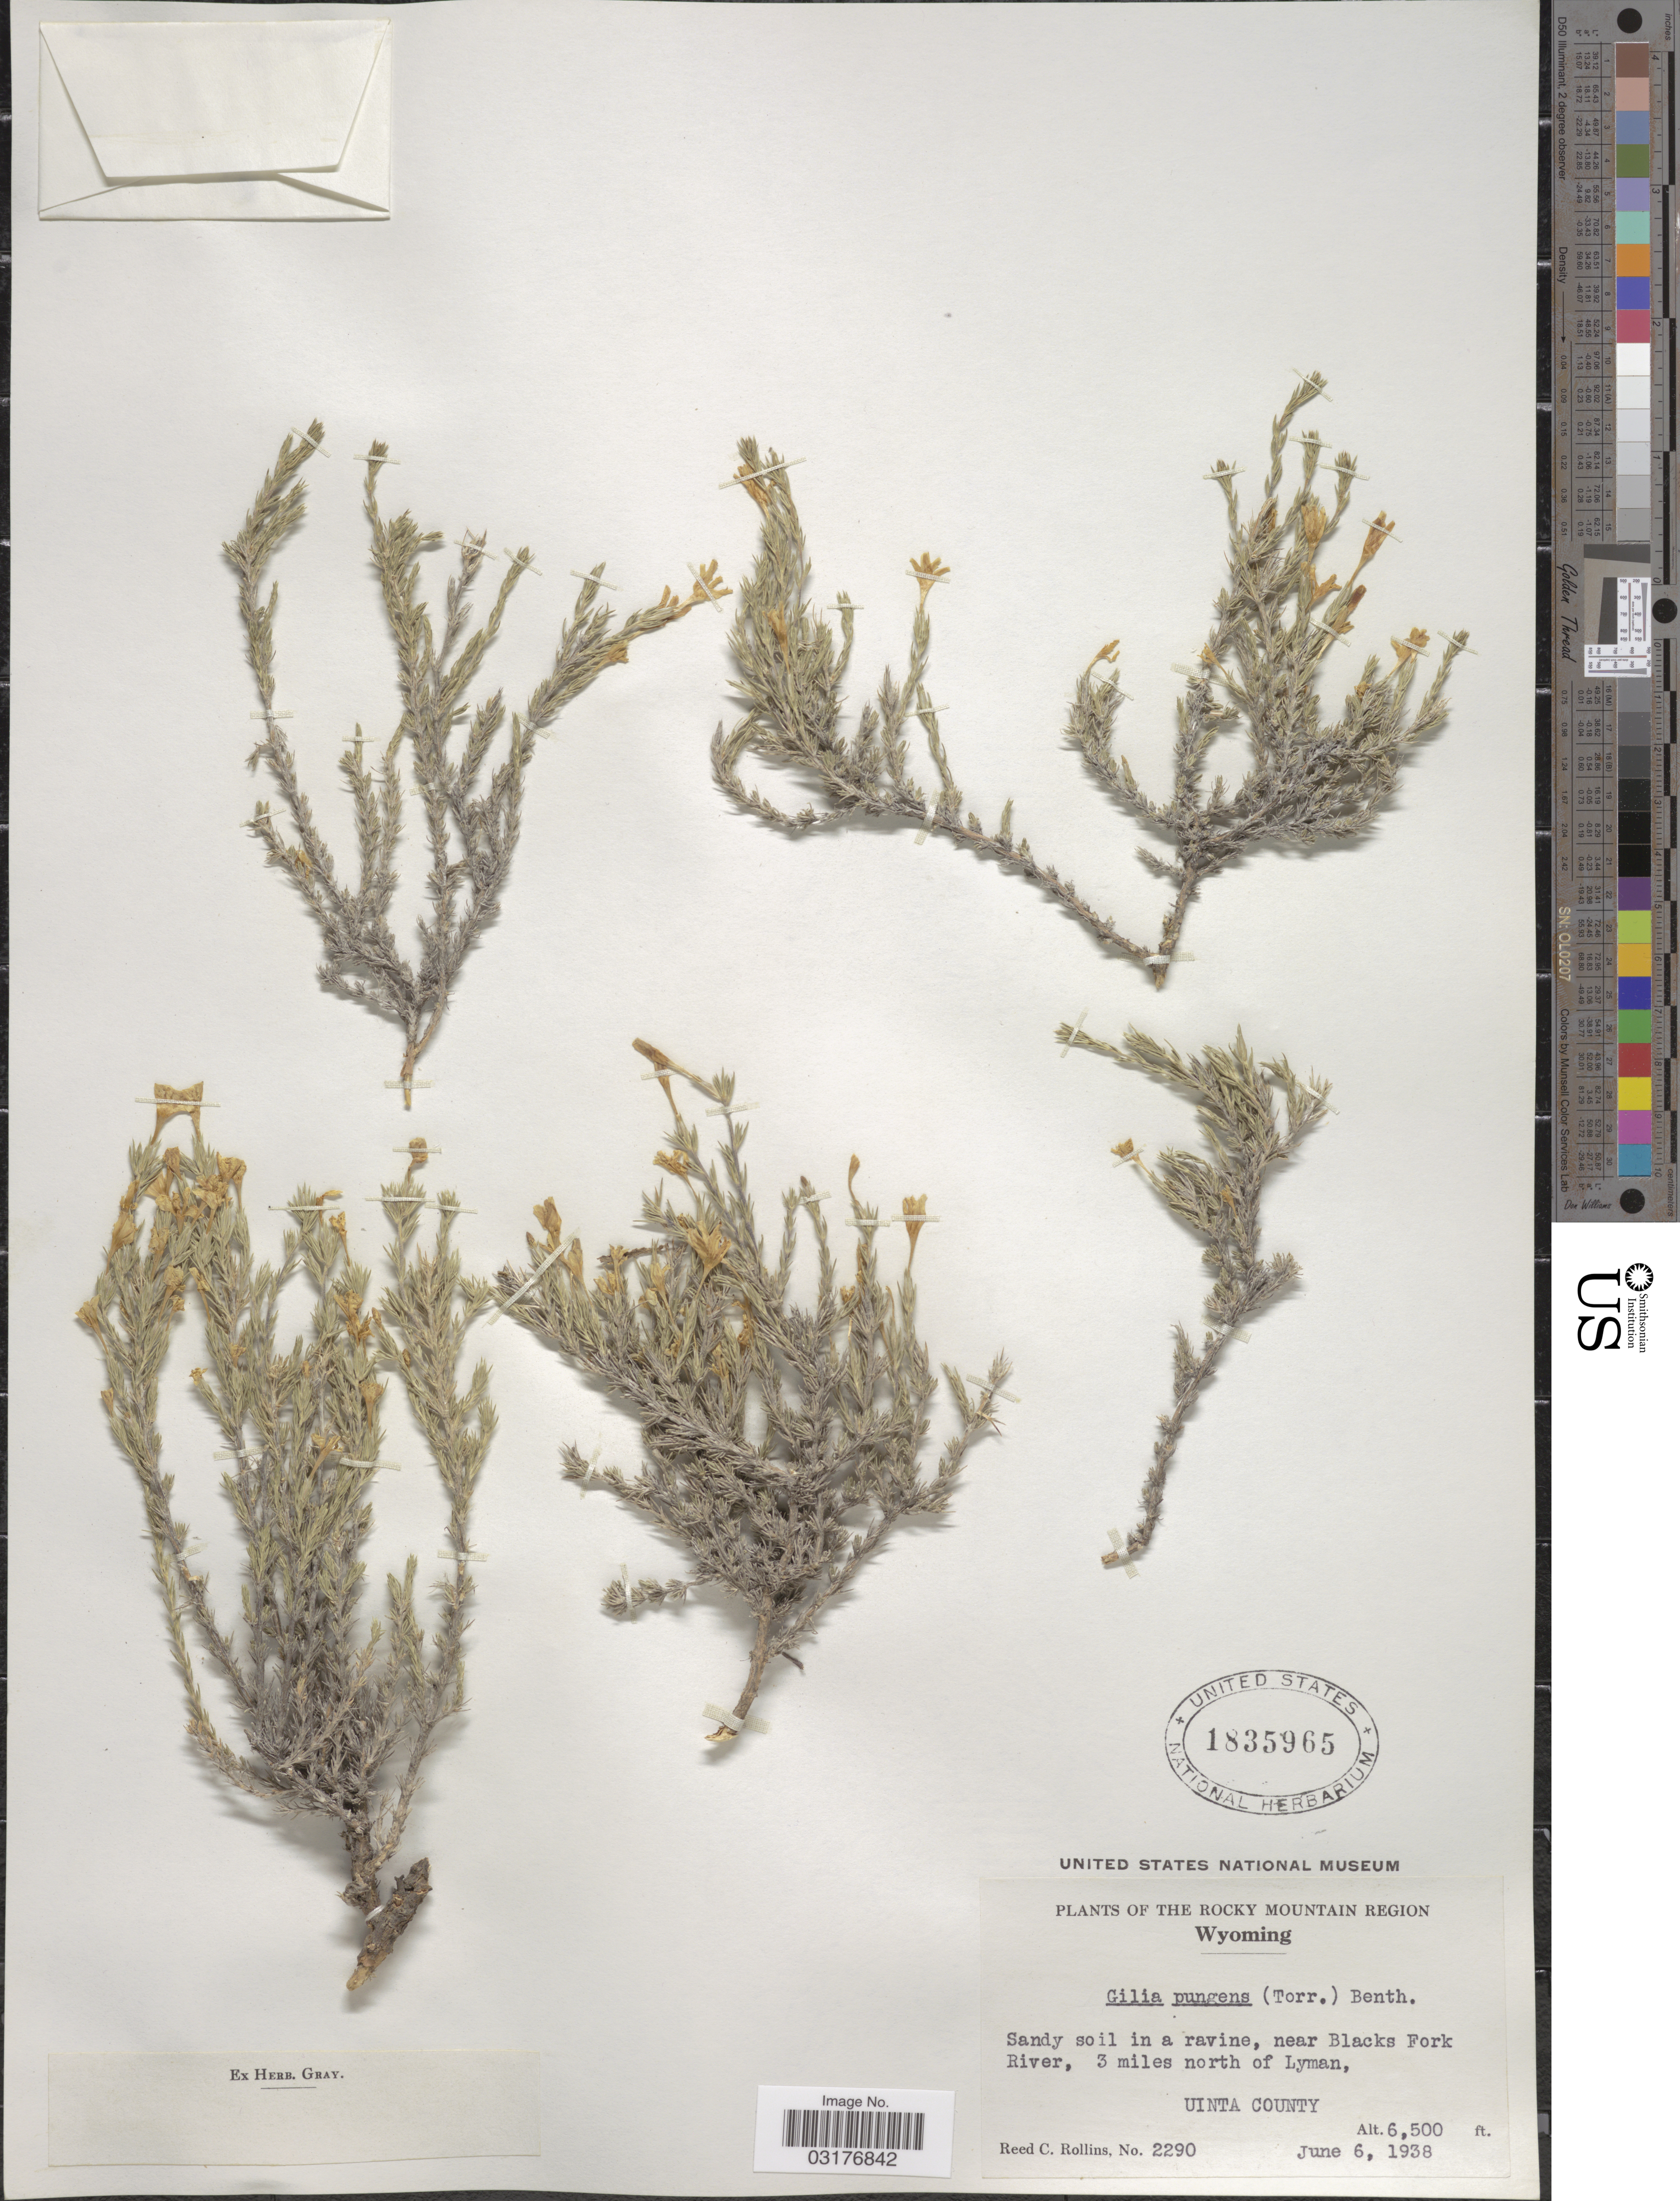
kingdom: Plantae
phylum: Tracheophyta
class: Magnoliopsida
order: Ericales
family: Polemoniaceae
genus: Linanthus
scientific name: Linanthus pungens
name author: (Torr.) J.M. Porter & L.A. Johnson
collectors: R. C. Rollins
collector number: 2290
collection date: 1938-06-06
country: United States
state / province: Wyoming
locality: The Rocky Mountain Region. Near Blacks Fork River, 3 miles north of Lyman, Uinta County.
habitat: sandy soil in a ravine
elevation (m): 1981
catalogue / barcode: US 1835965